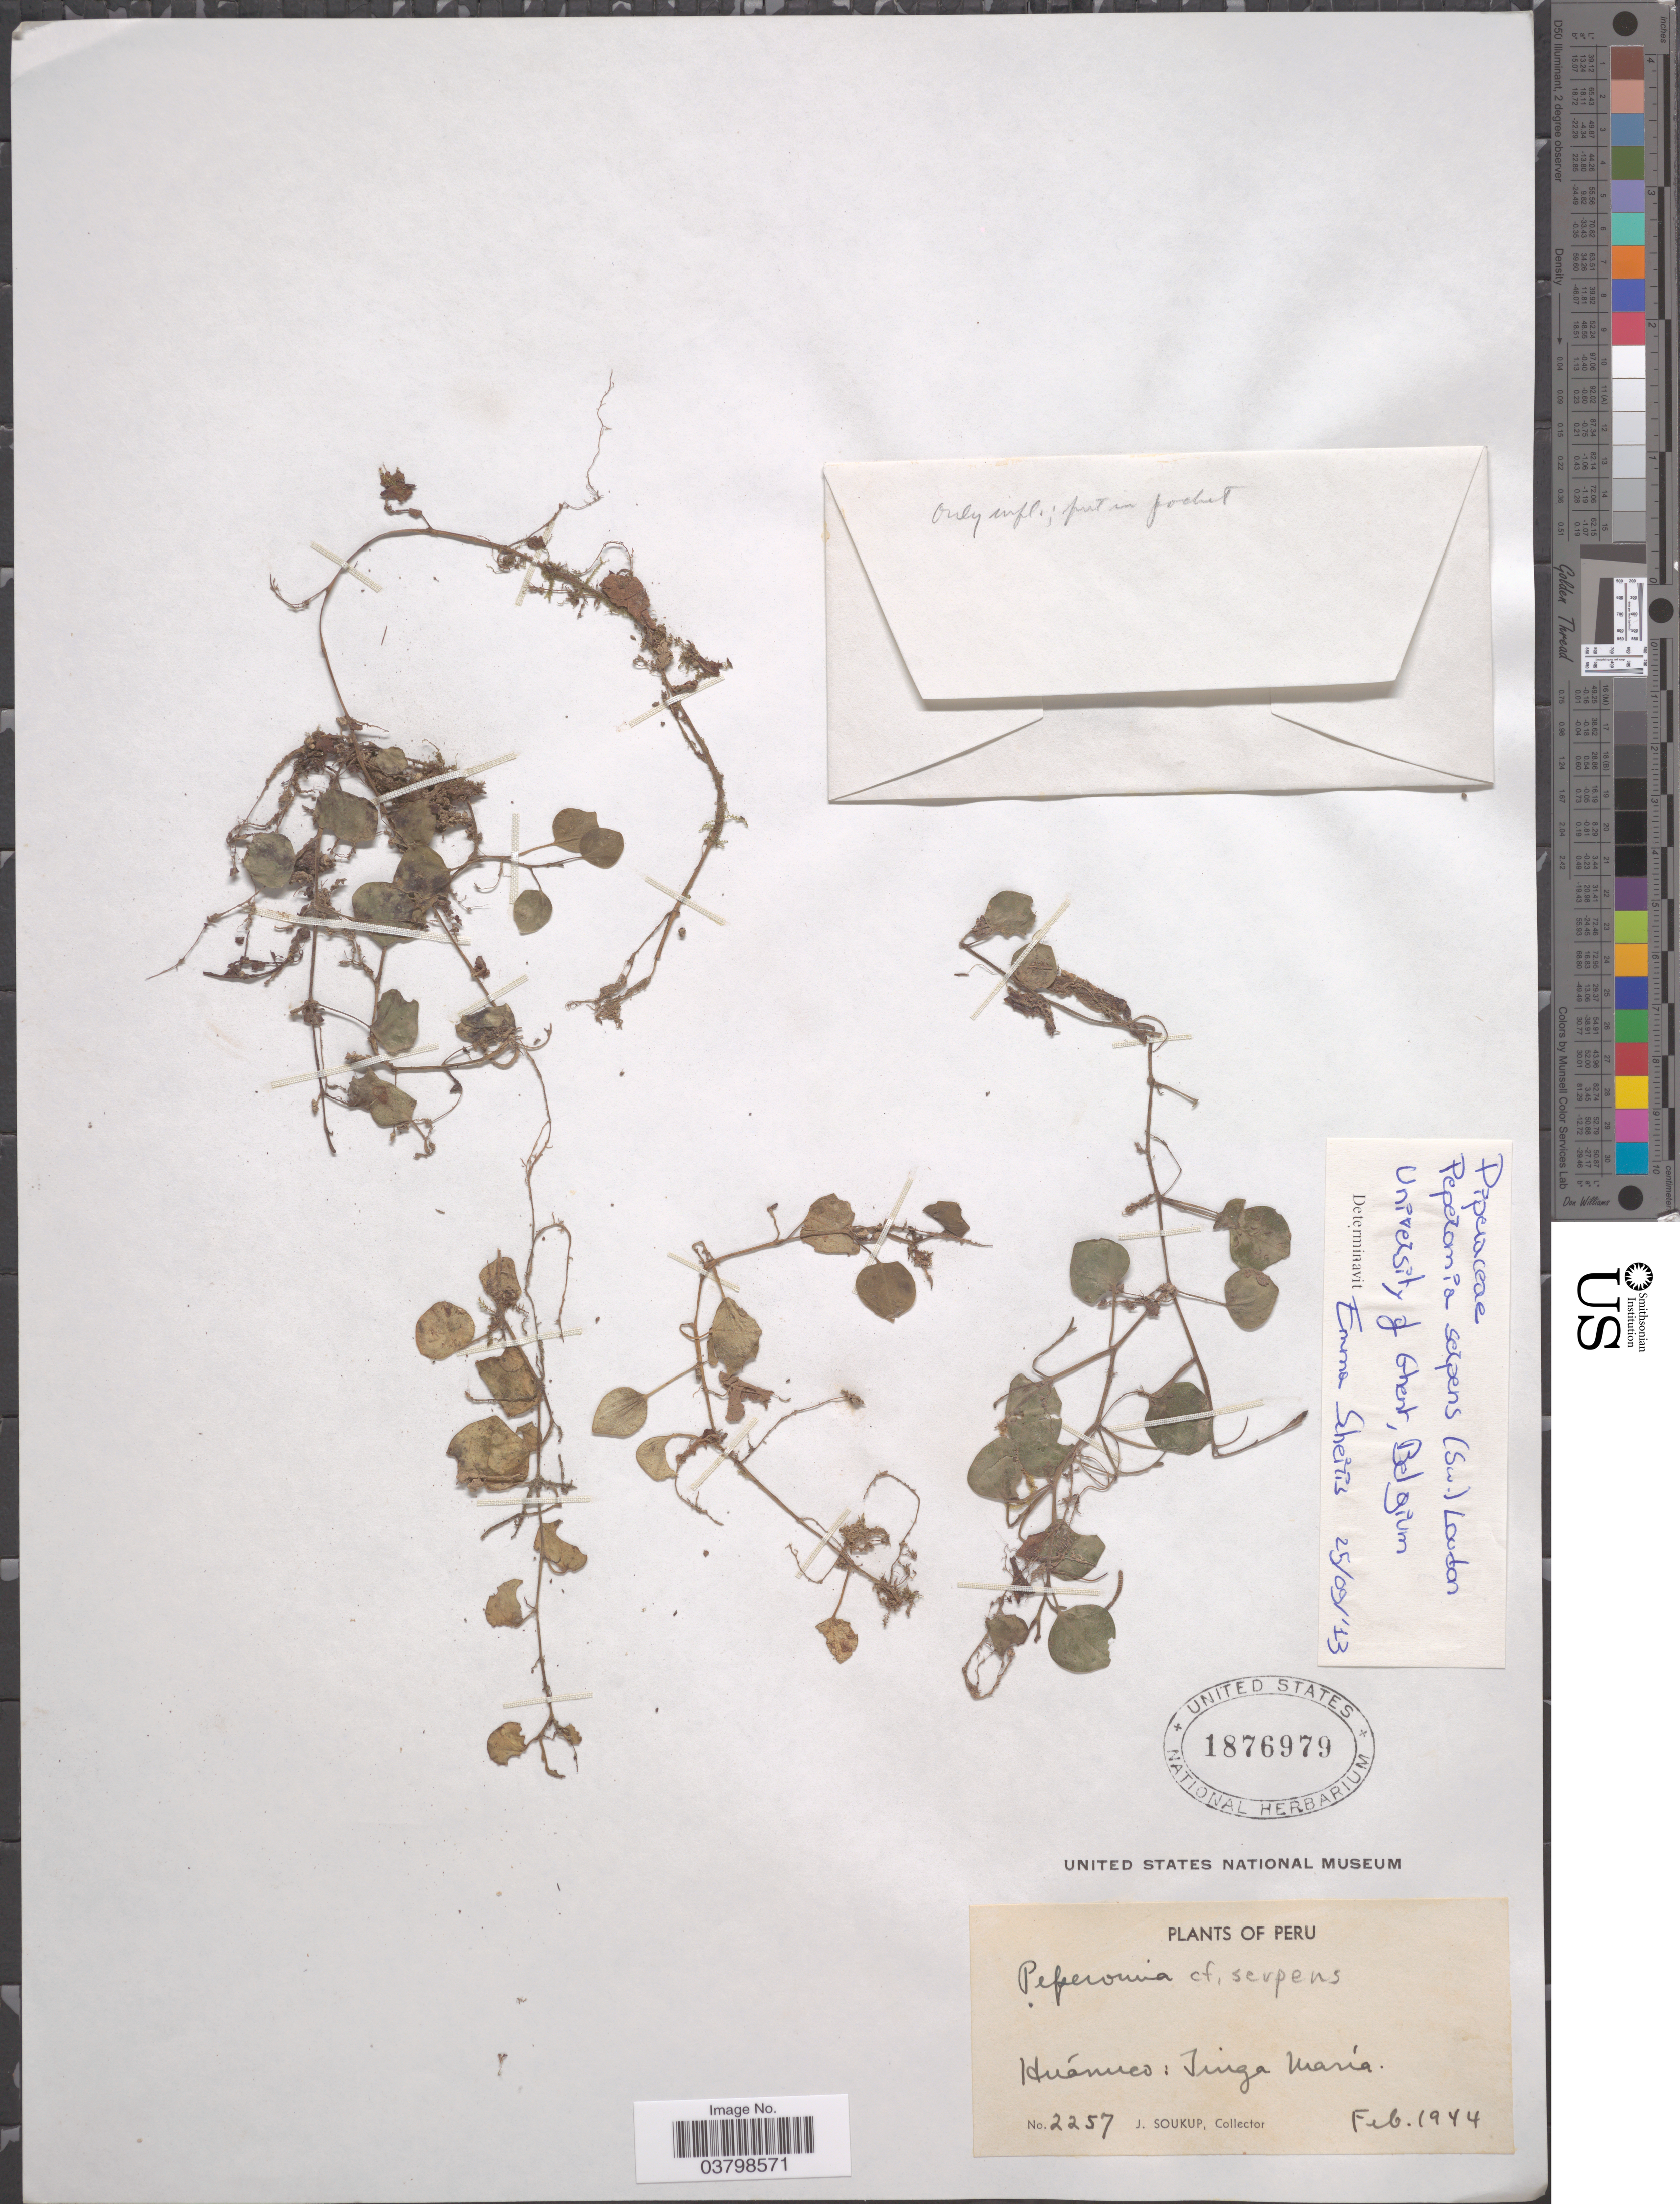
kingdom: Plantae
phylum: Tracheophyta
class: Magnoliopsida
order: Piperales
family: Piperaceae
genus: Peperomia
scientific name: Peperomia serpens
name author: (Sw.) Loudon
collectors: J. Soukup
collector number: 2257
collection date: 1944-02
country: Peru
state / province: Huánuco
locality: Tingo María.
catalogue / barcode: US 1876979